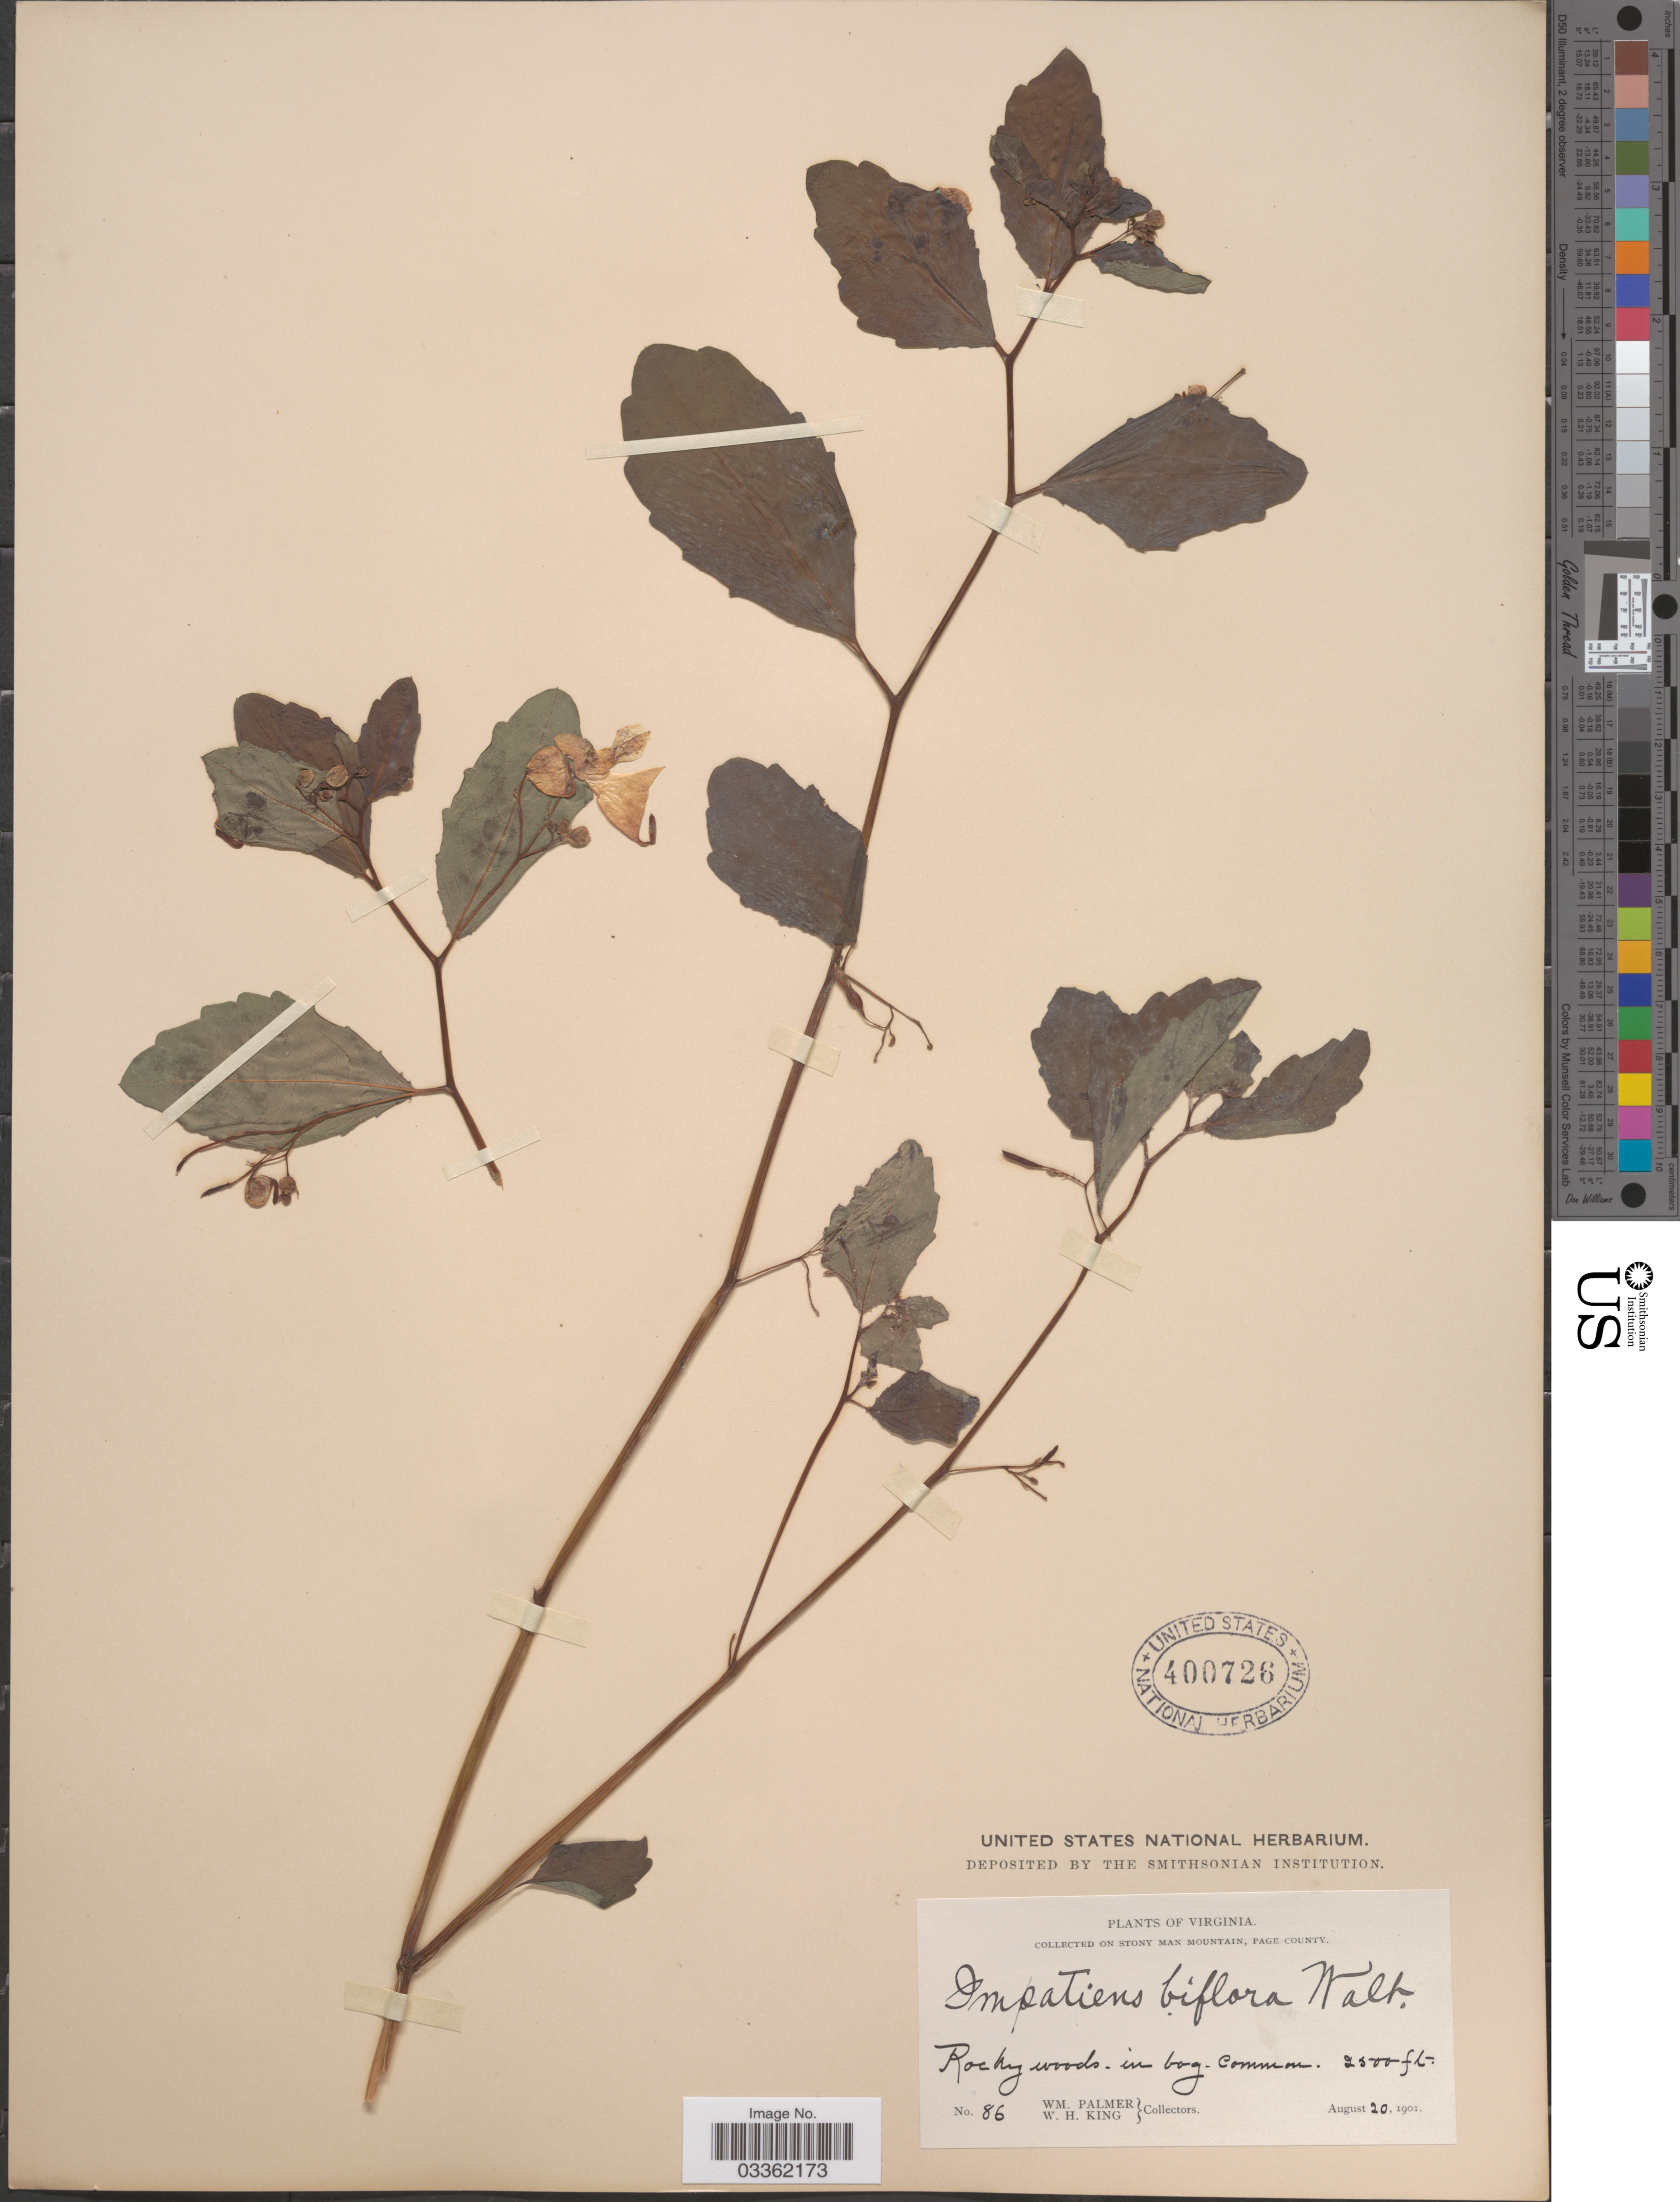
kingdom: Plantae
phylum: Tracheophyta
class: Magnoliopsida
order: Ericales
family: Balsaminaceae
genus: Impatiens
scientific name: Impatiens capensis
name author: Meerb.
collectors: W. Palmer & W. Kekking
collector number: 86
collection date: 1901-08-20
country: United States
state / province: Virginia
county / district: Page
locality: On Stony Man Mountain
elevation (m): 762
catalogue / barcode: US 400726